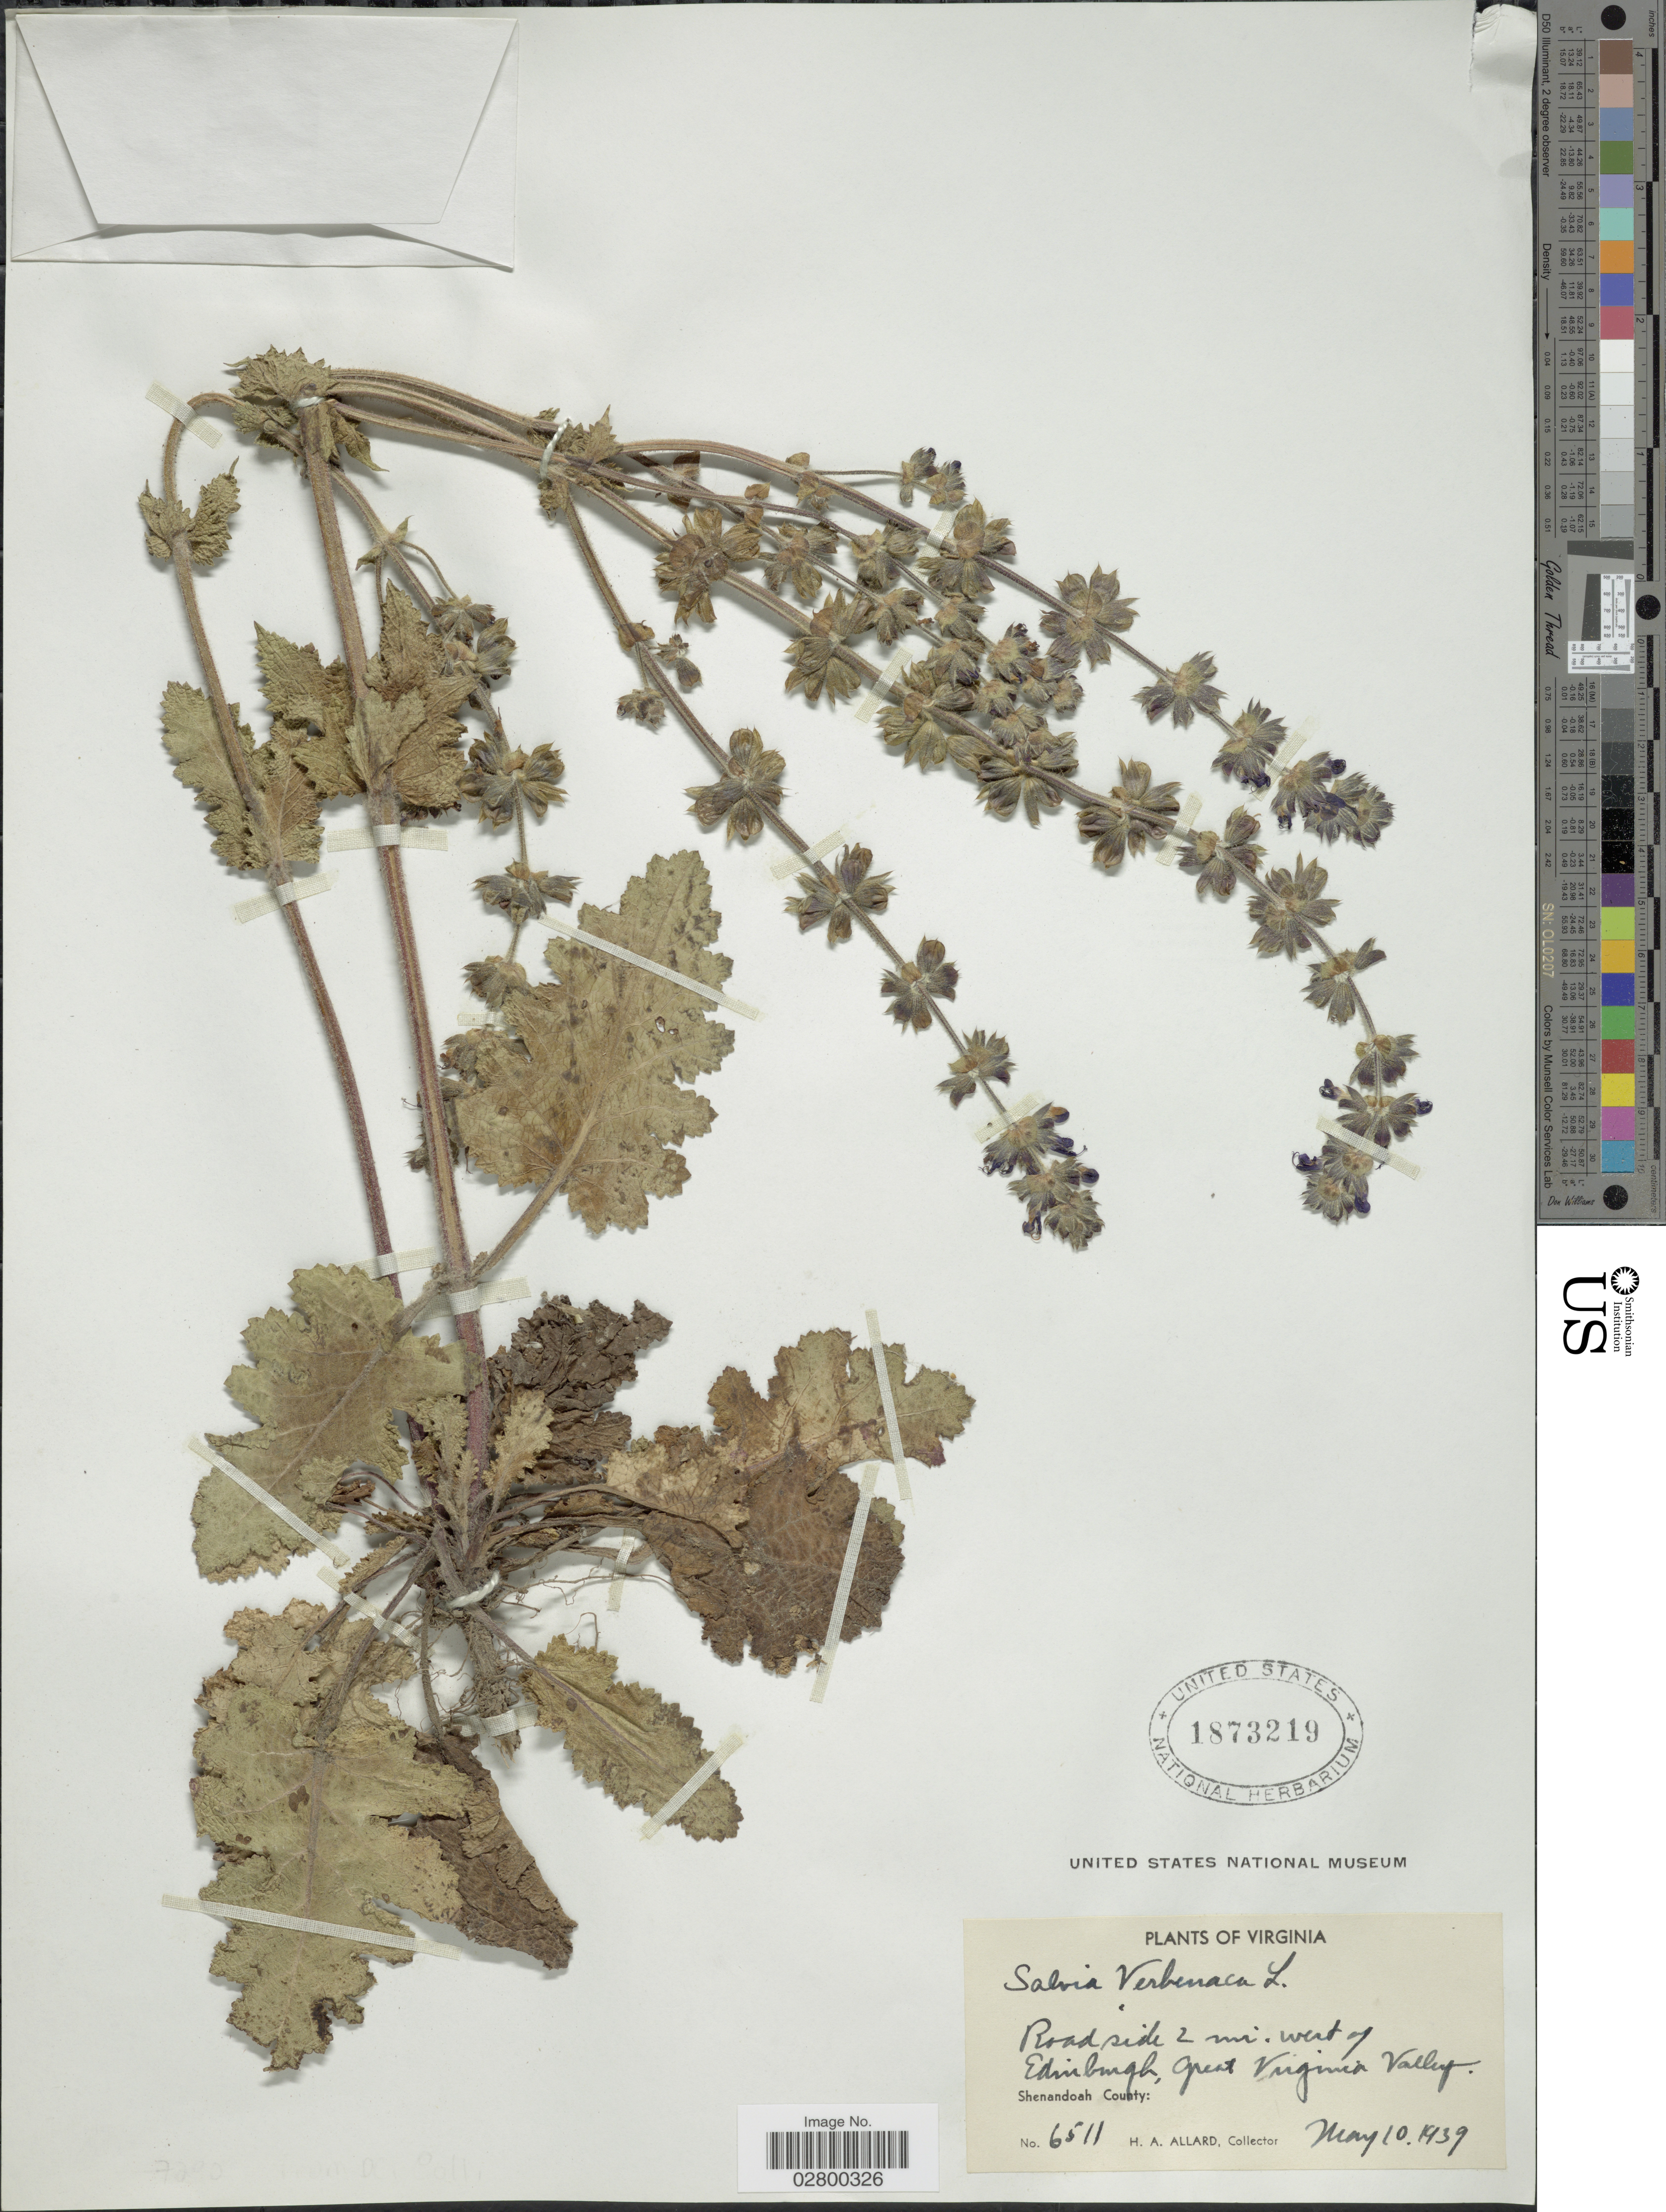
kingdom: Plantae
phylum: Tracheophyta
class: Magnoliopsida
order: Lamiales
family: Lamiaceae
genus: Salvia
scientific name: Salvia verbenacea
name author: L.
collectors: H. A. Allard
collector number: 6511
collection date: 1939-05-10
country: United States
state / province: Virginia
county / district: Shenandoah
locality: Roadside 2 mi. west of Edinburgh, Great Virginia Valley, Shenandoah County.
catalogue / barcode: US 1873219